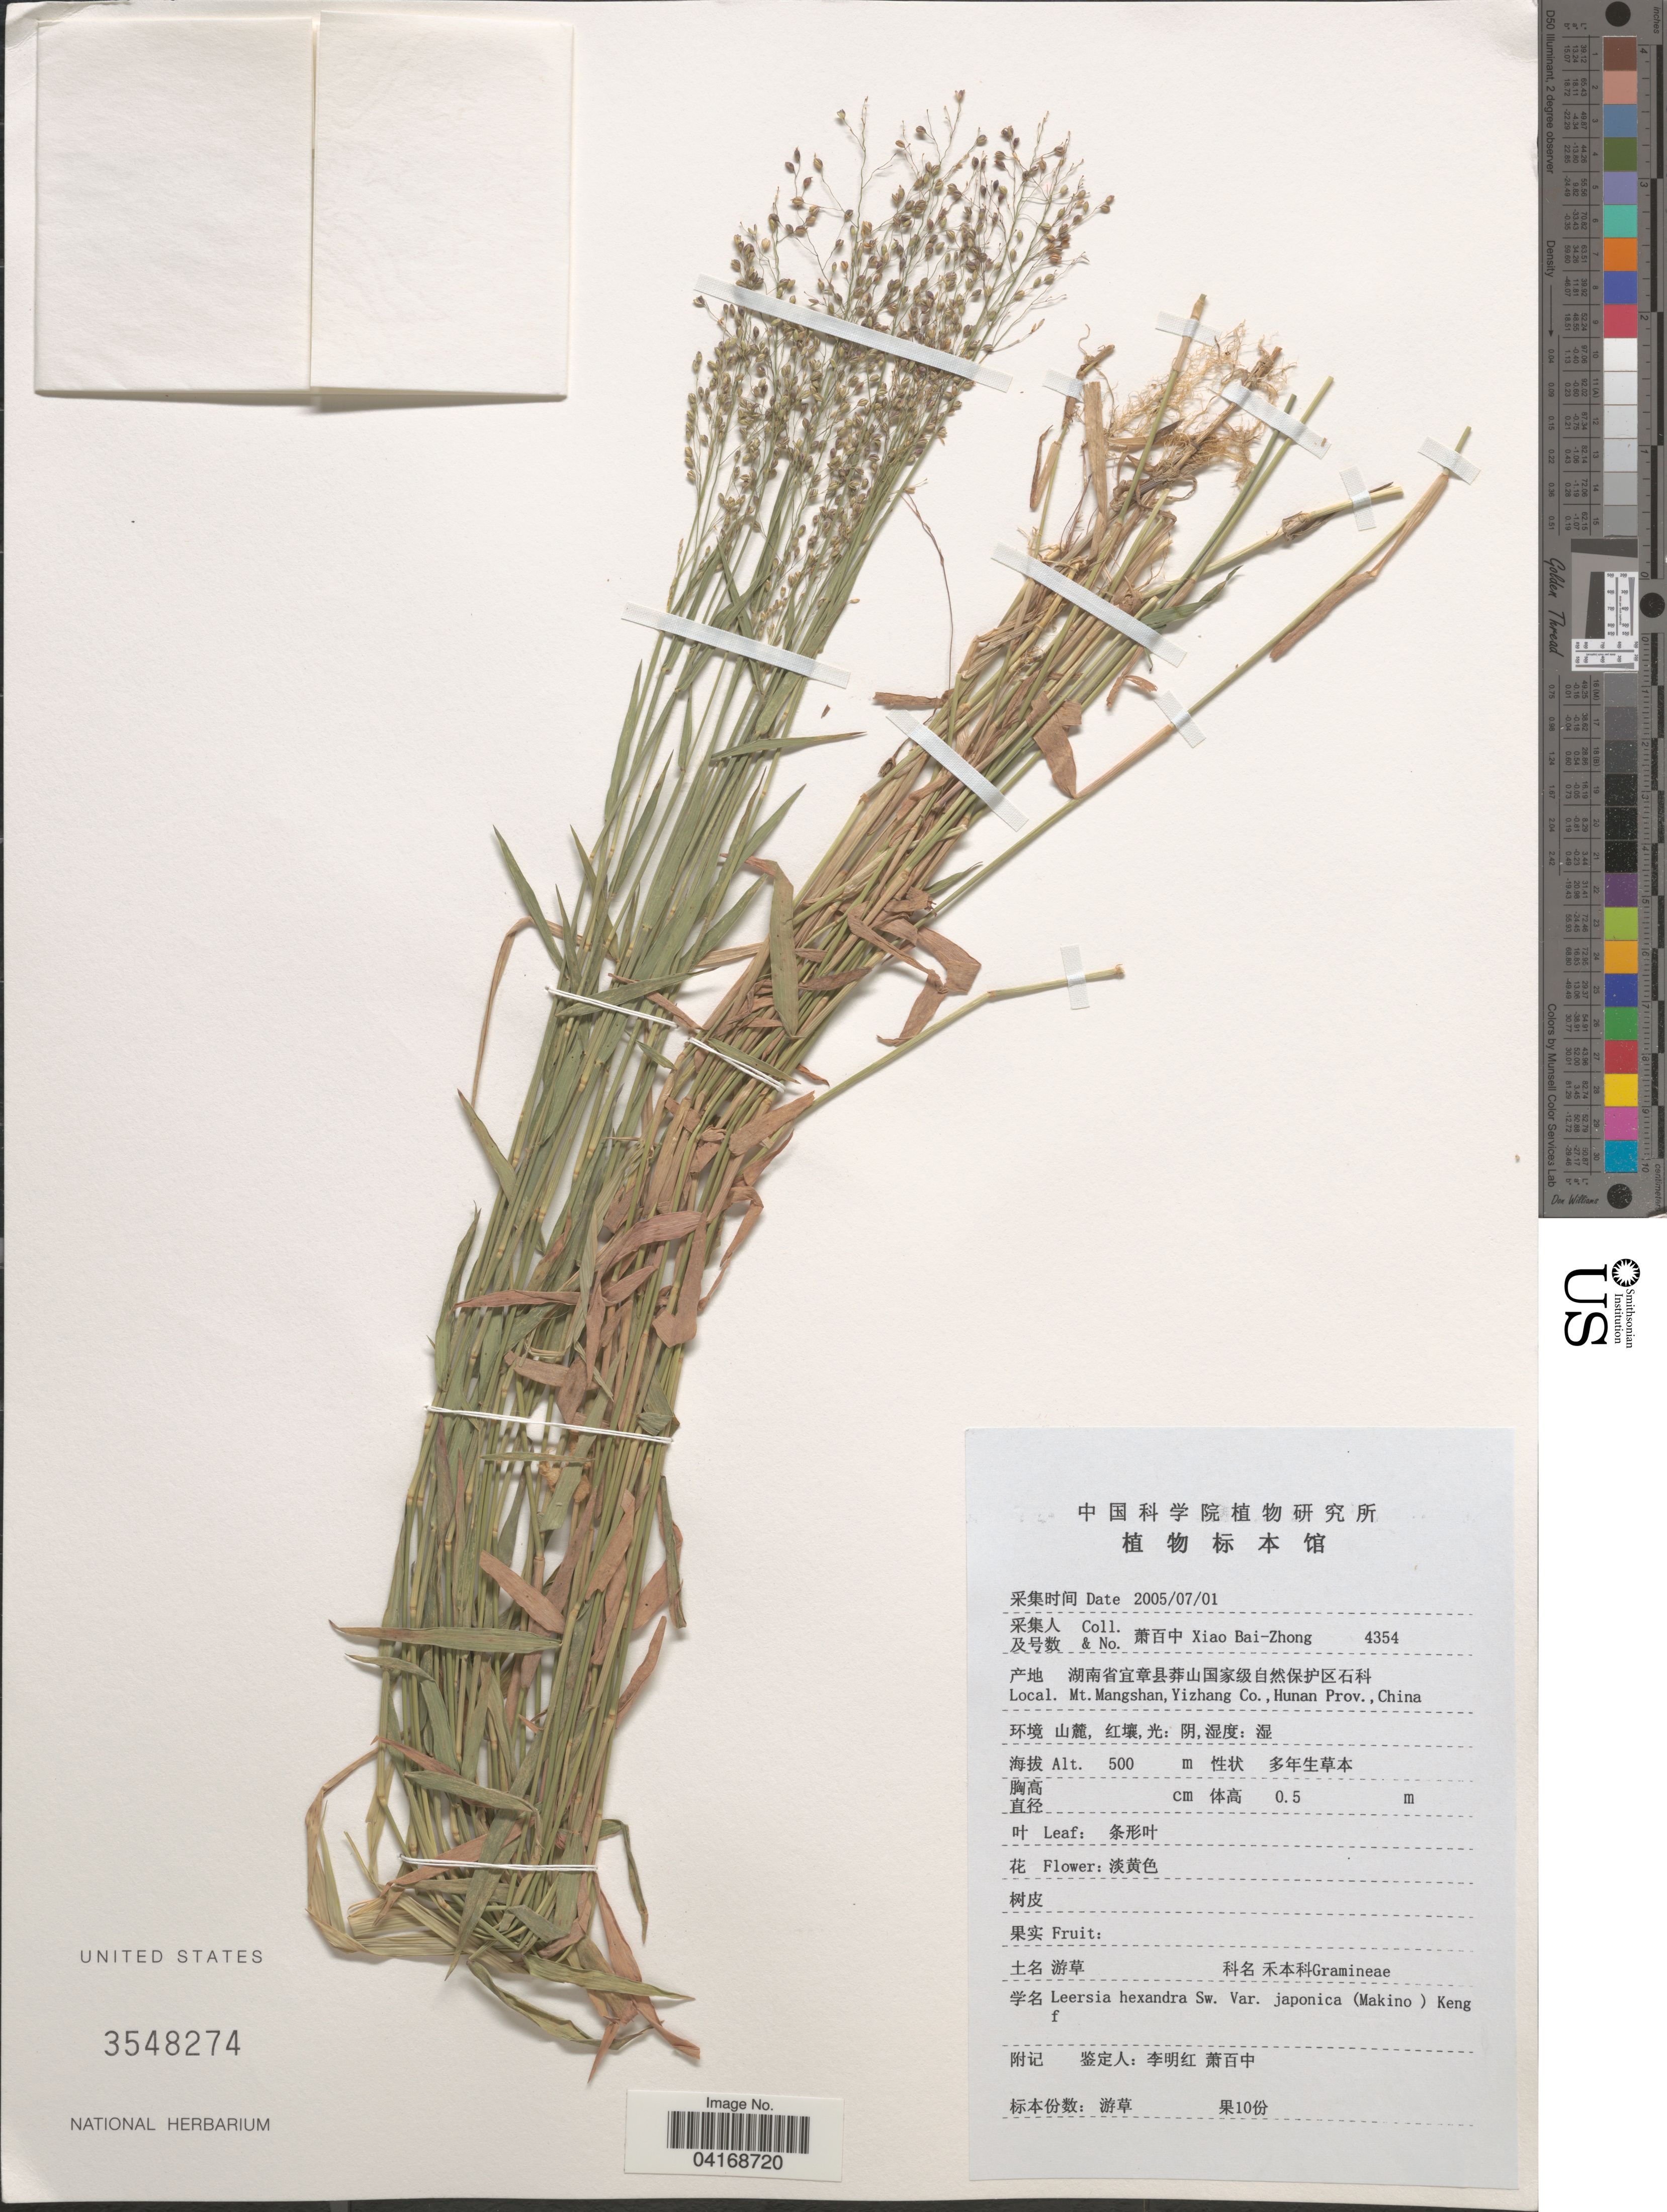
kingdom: Plantae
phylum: Tracheophyta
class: Liliopsida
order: Poales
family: Poaceae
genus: Leersia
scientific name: Leersia hexandra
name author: Sw.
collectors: B. Z. Xiao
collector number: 4354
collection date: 2005-07-01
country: China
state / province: Hunan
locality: Mt. Mangshan, Yizhang Co.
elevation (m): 500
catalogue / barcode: US 3548274